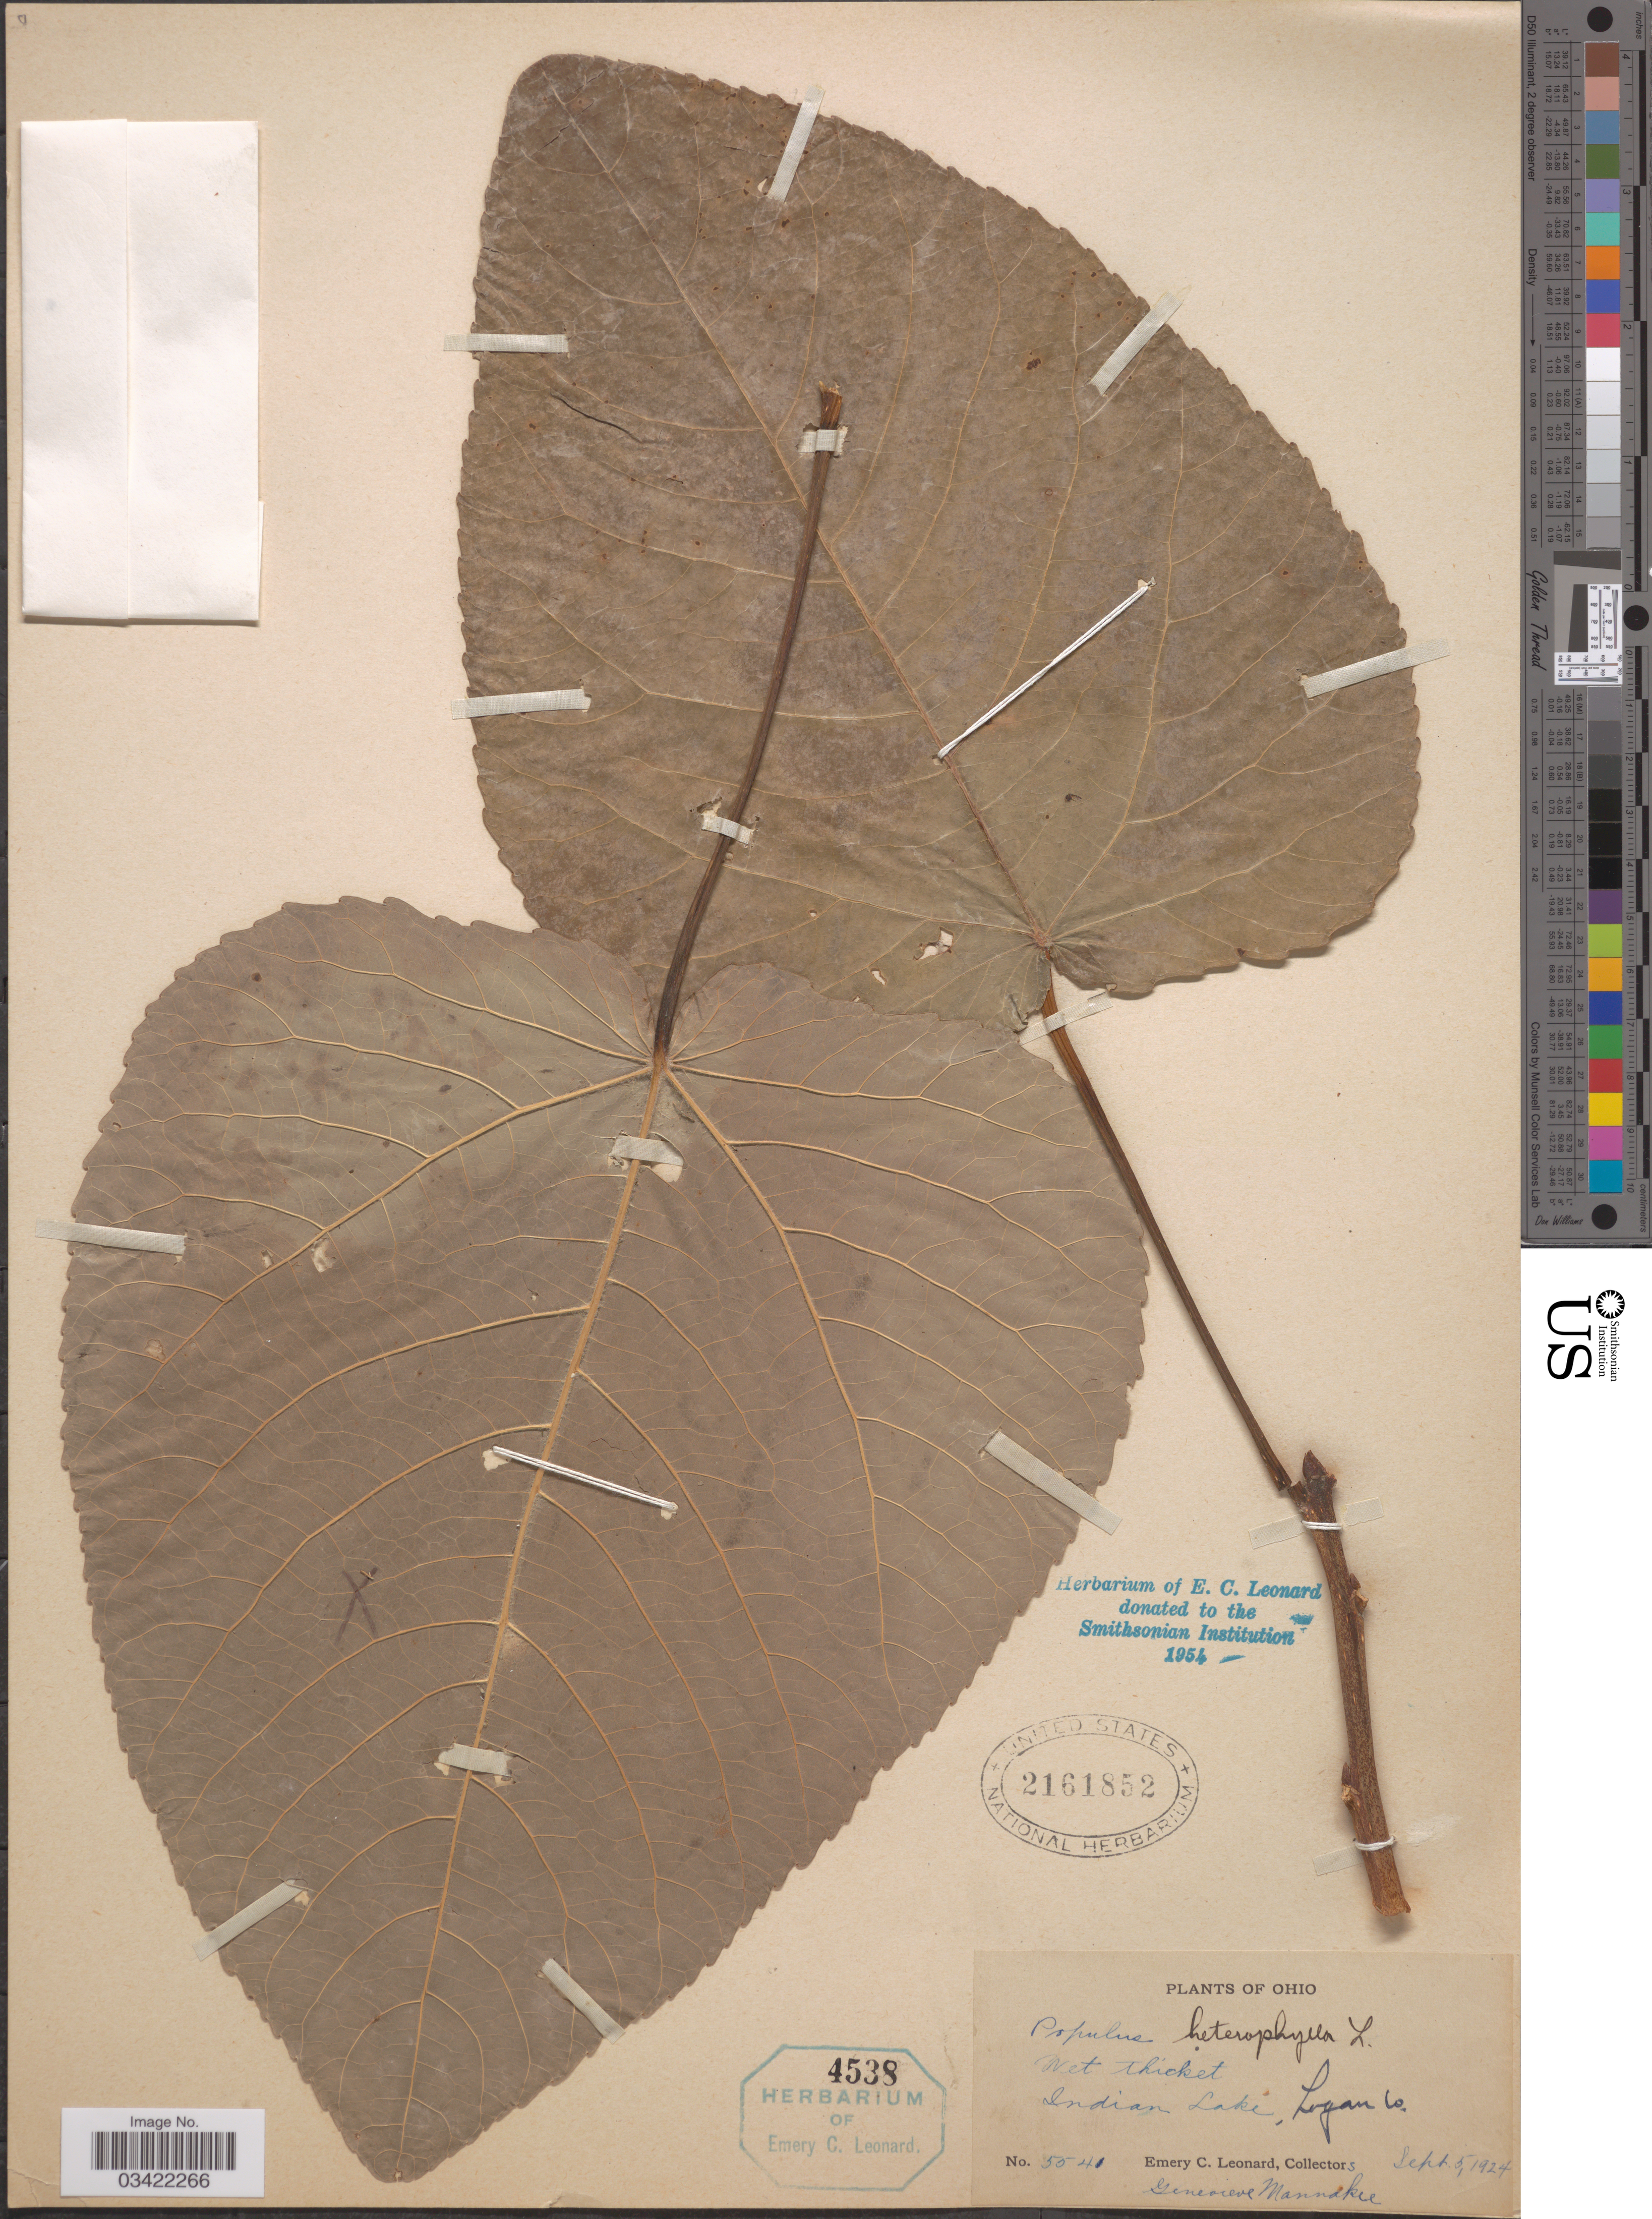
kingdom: Plantae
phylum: Tracheophyta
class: Magnoliopsida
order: Malpighiales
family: Salicaceae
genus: Populus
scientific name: Populus heterophylla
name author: L.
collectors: E. C. Leonard & G. Mannakee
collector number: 5541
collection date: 1924-09-05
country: United States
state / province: Ohio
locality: Indian Lake, Logan Co.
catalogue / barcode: US 2161852